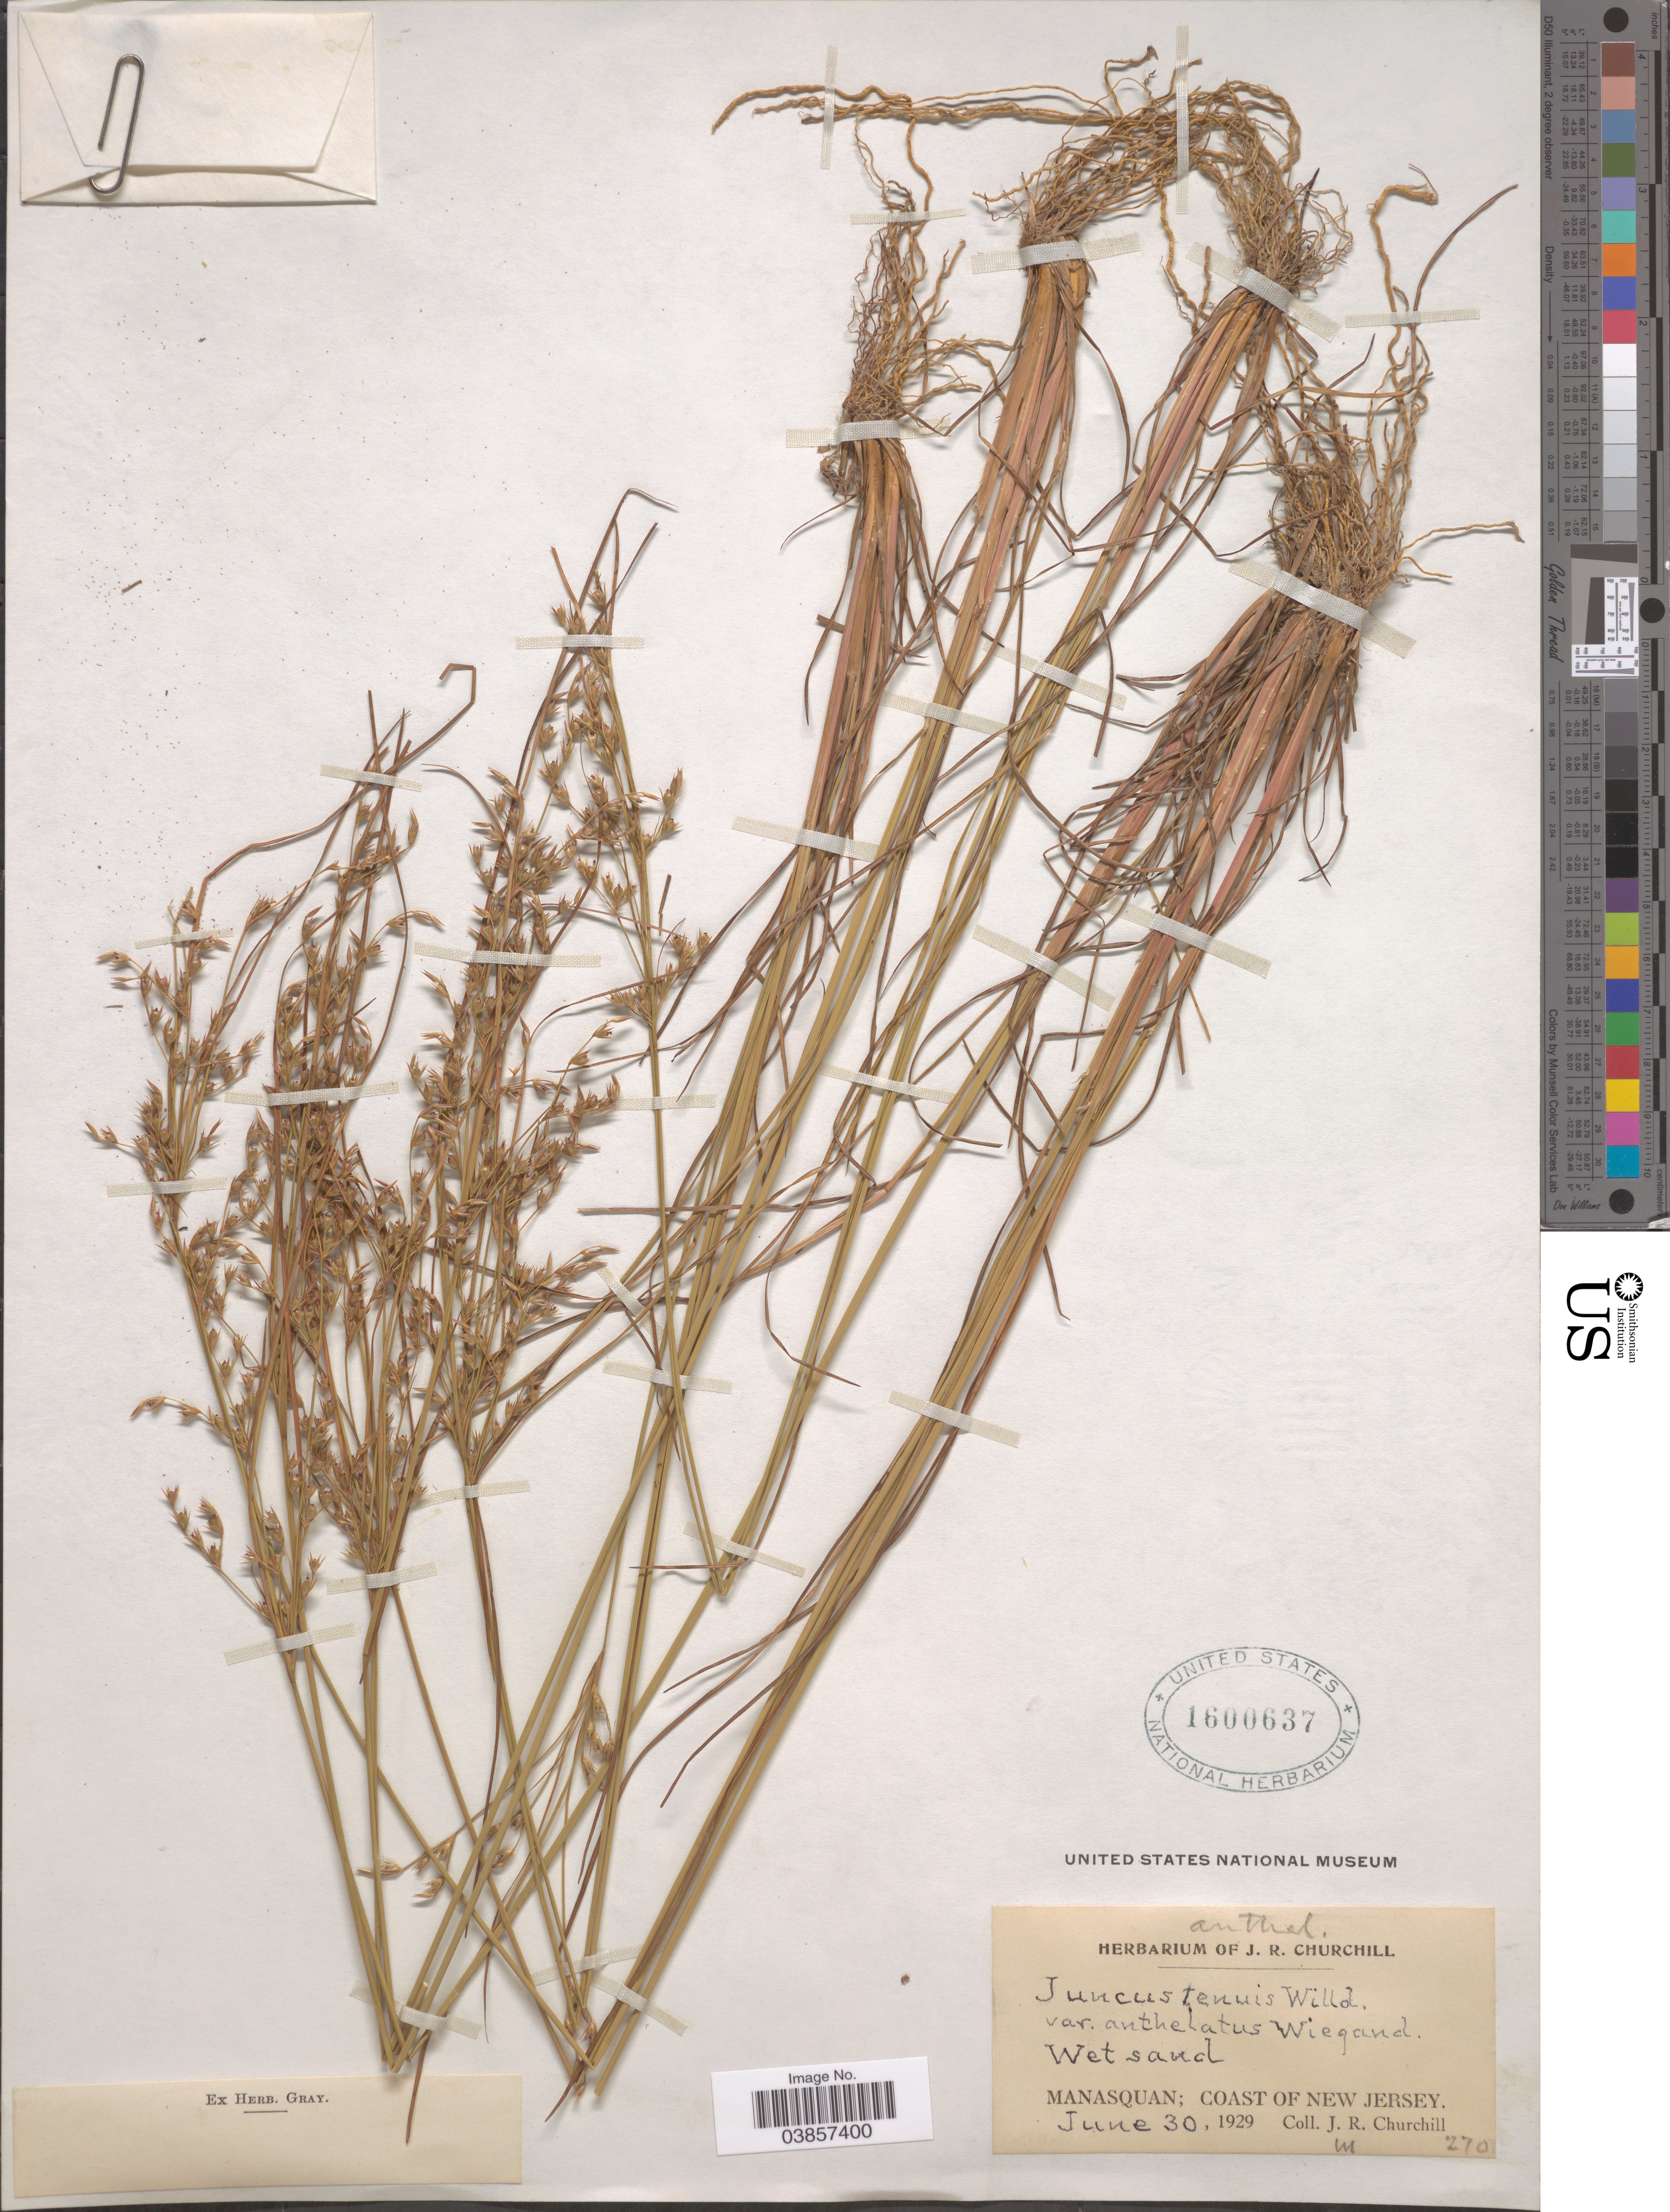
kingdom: Plantae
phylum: Tracheophyta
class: Liliopsida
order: Poales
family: Juncaceae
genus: Juncus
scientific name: Juncus dichotomus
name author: Elliott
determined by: Catling, P. M.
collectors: J. Churchill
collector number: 270?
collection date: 1929-06-30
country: United States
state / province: New Jersey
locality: Manasquan; Coast of New Jersey.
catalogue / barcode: US 1600637